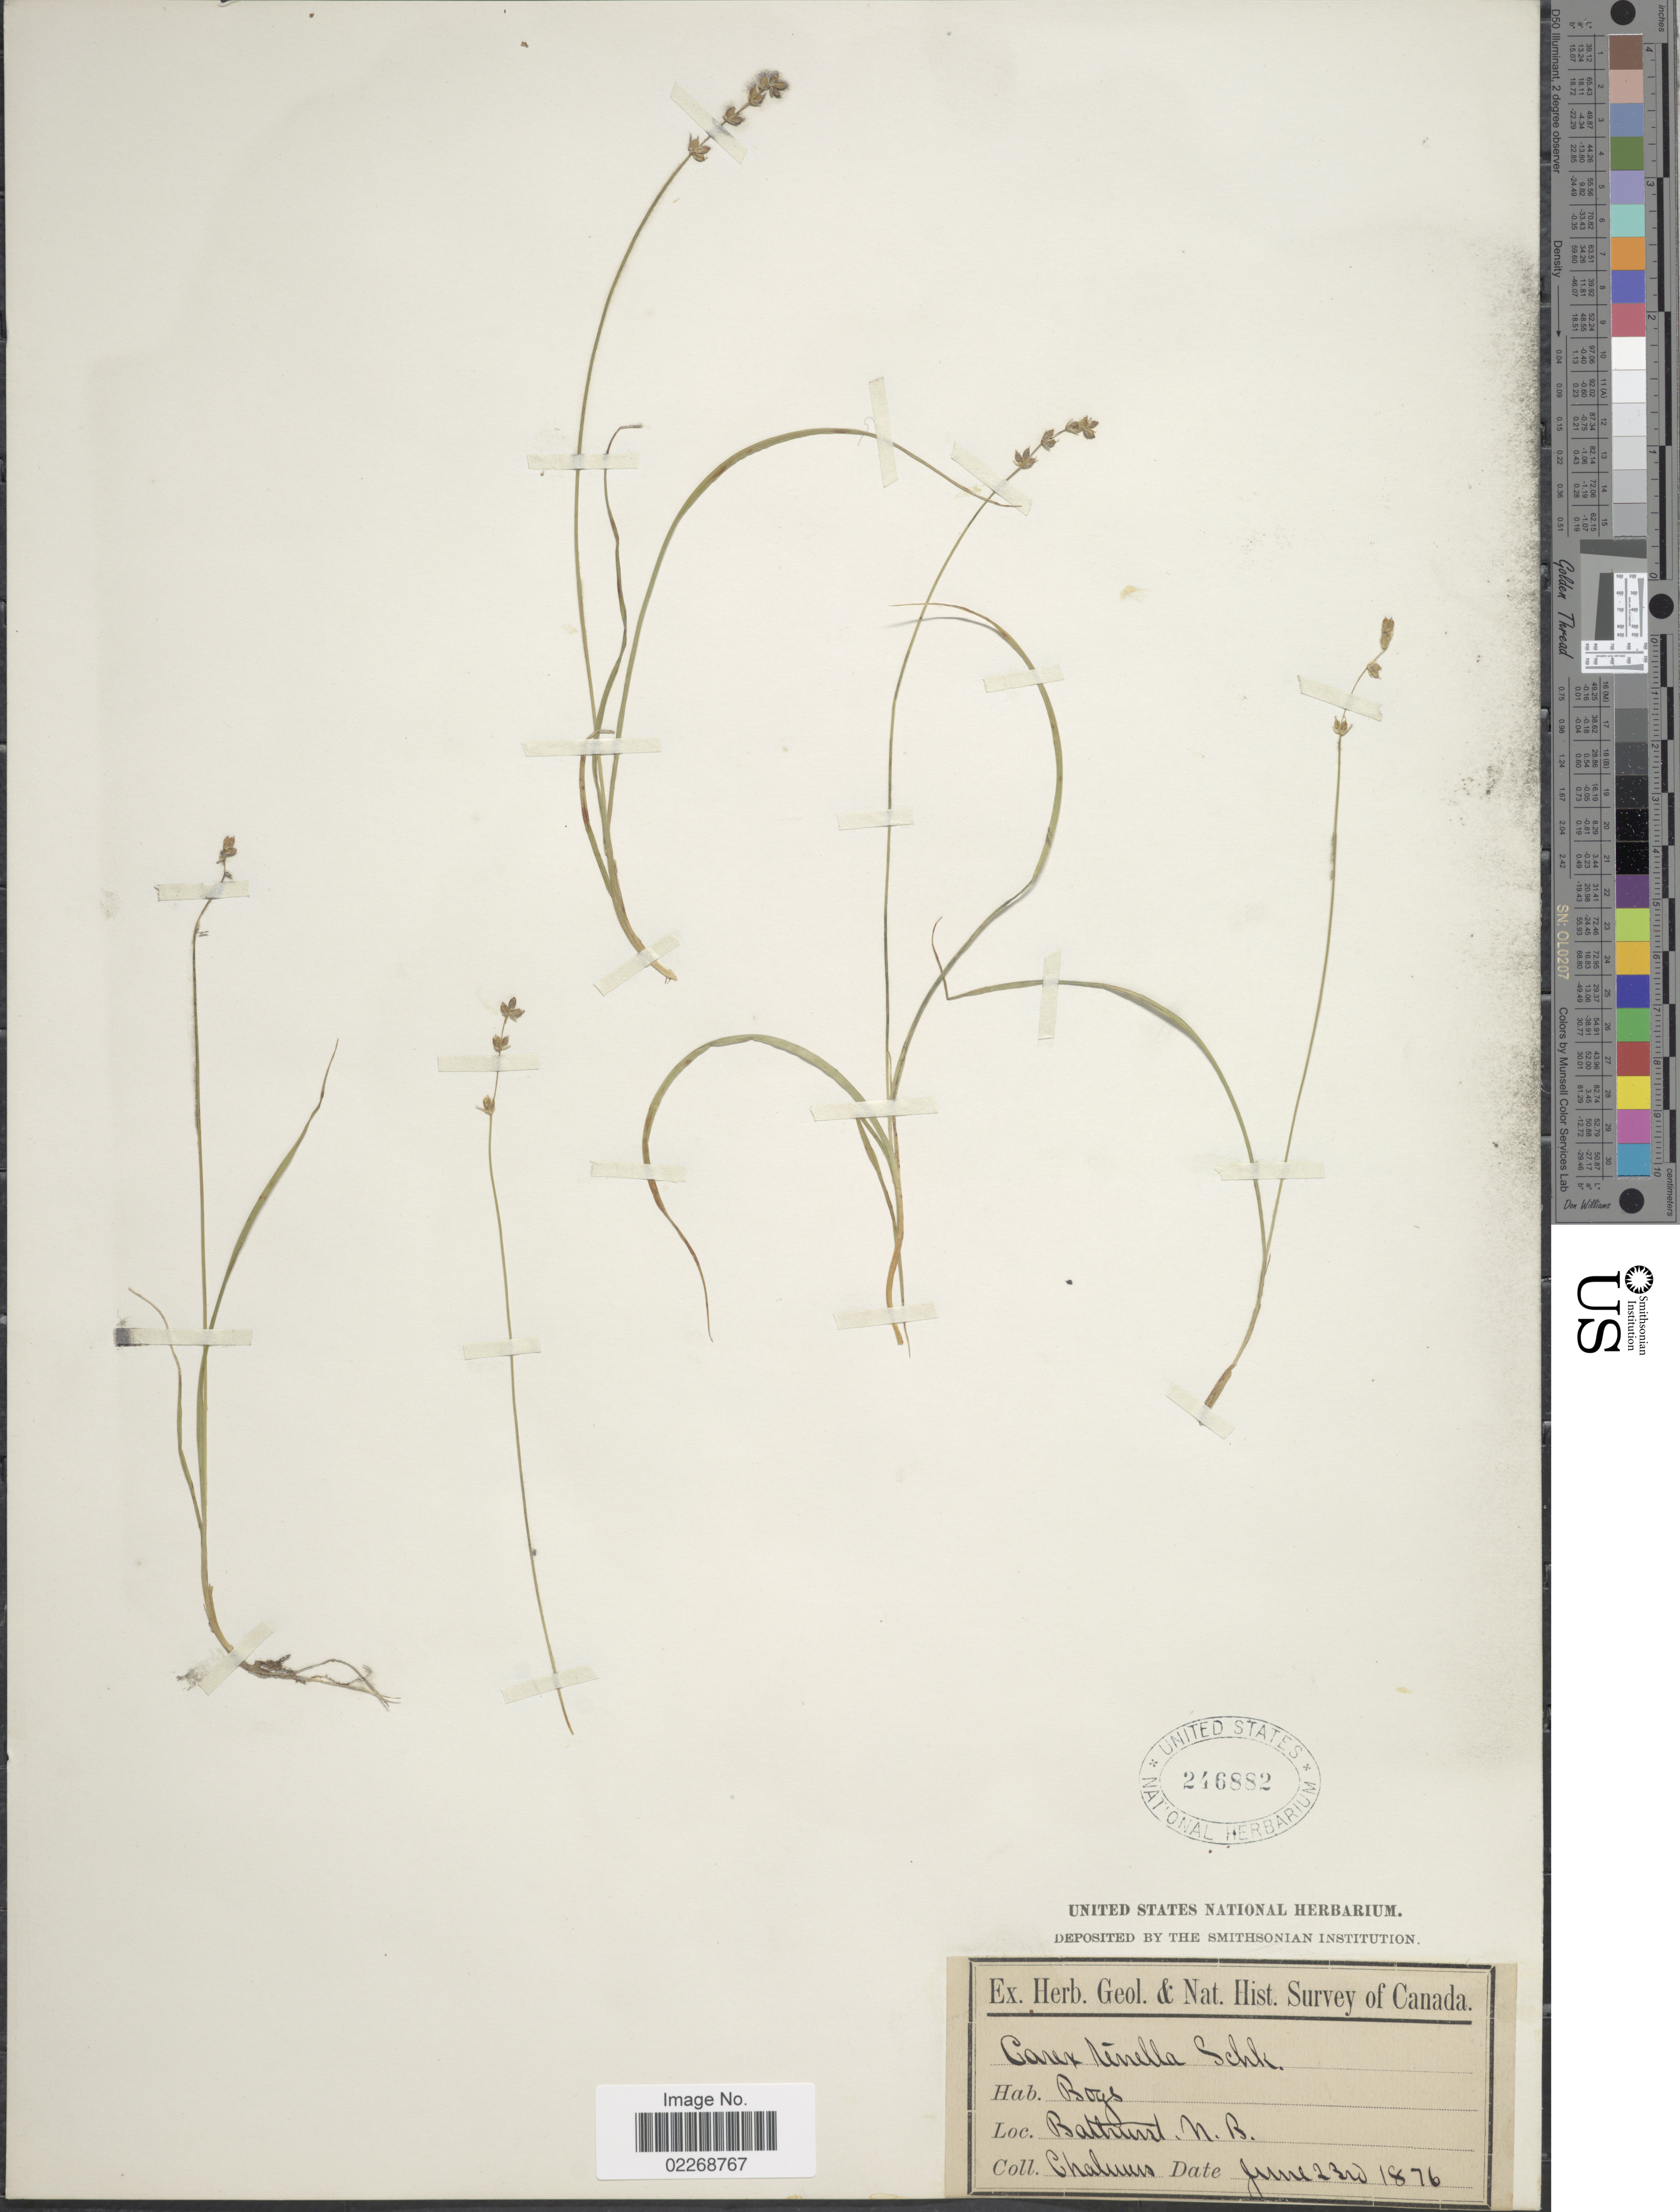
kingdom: Plantae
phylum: Tracheophyta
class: Liliopsida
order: Poales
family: Cyperaceae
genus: Carex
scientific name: Carex disperma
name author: Dewey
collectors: -. Chalmers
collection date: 1876-06-23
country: Canada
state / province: New Brunswick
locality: Bathurst.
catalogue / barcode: US 246882